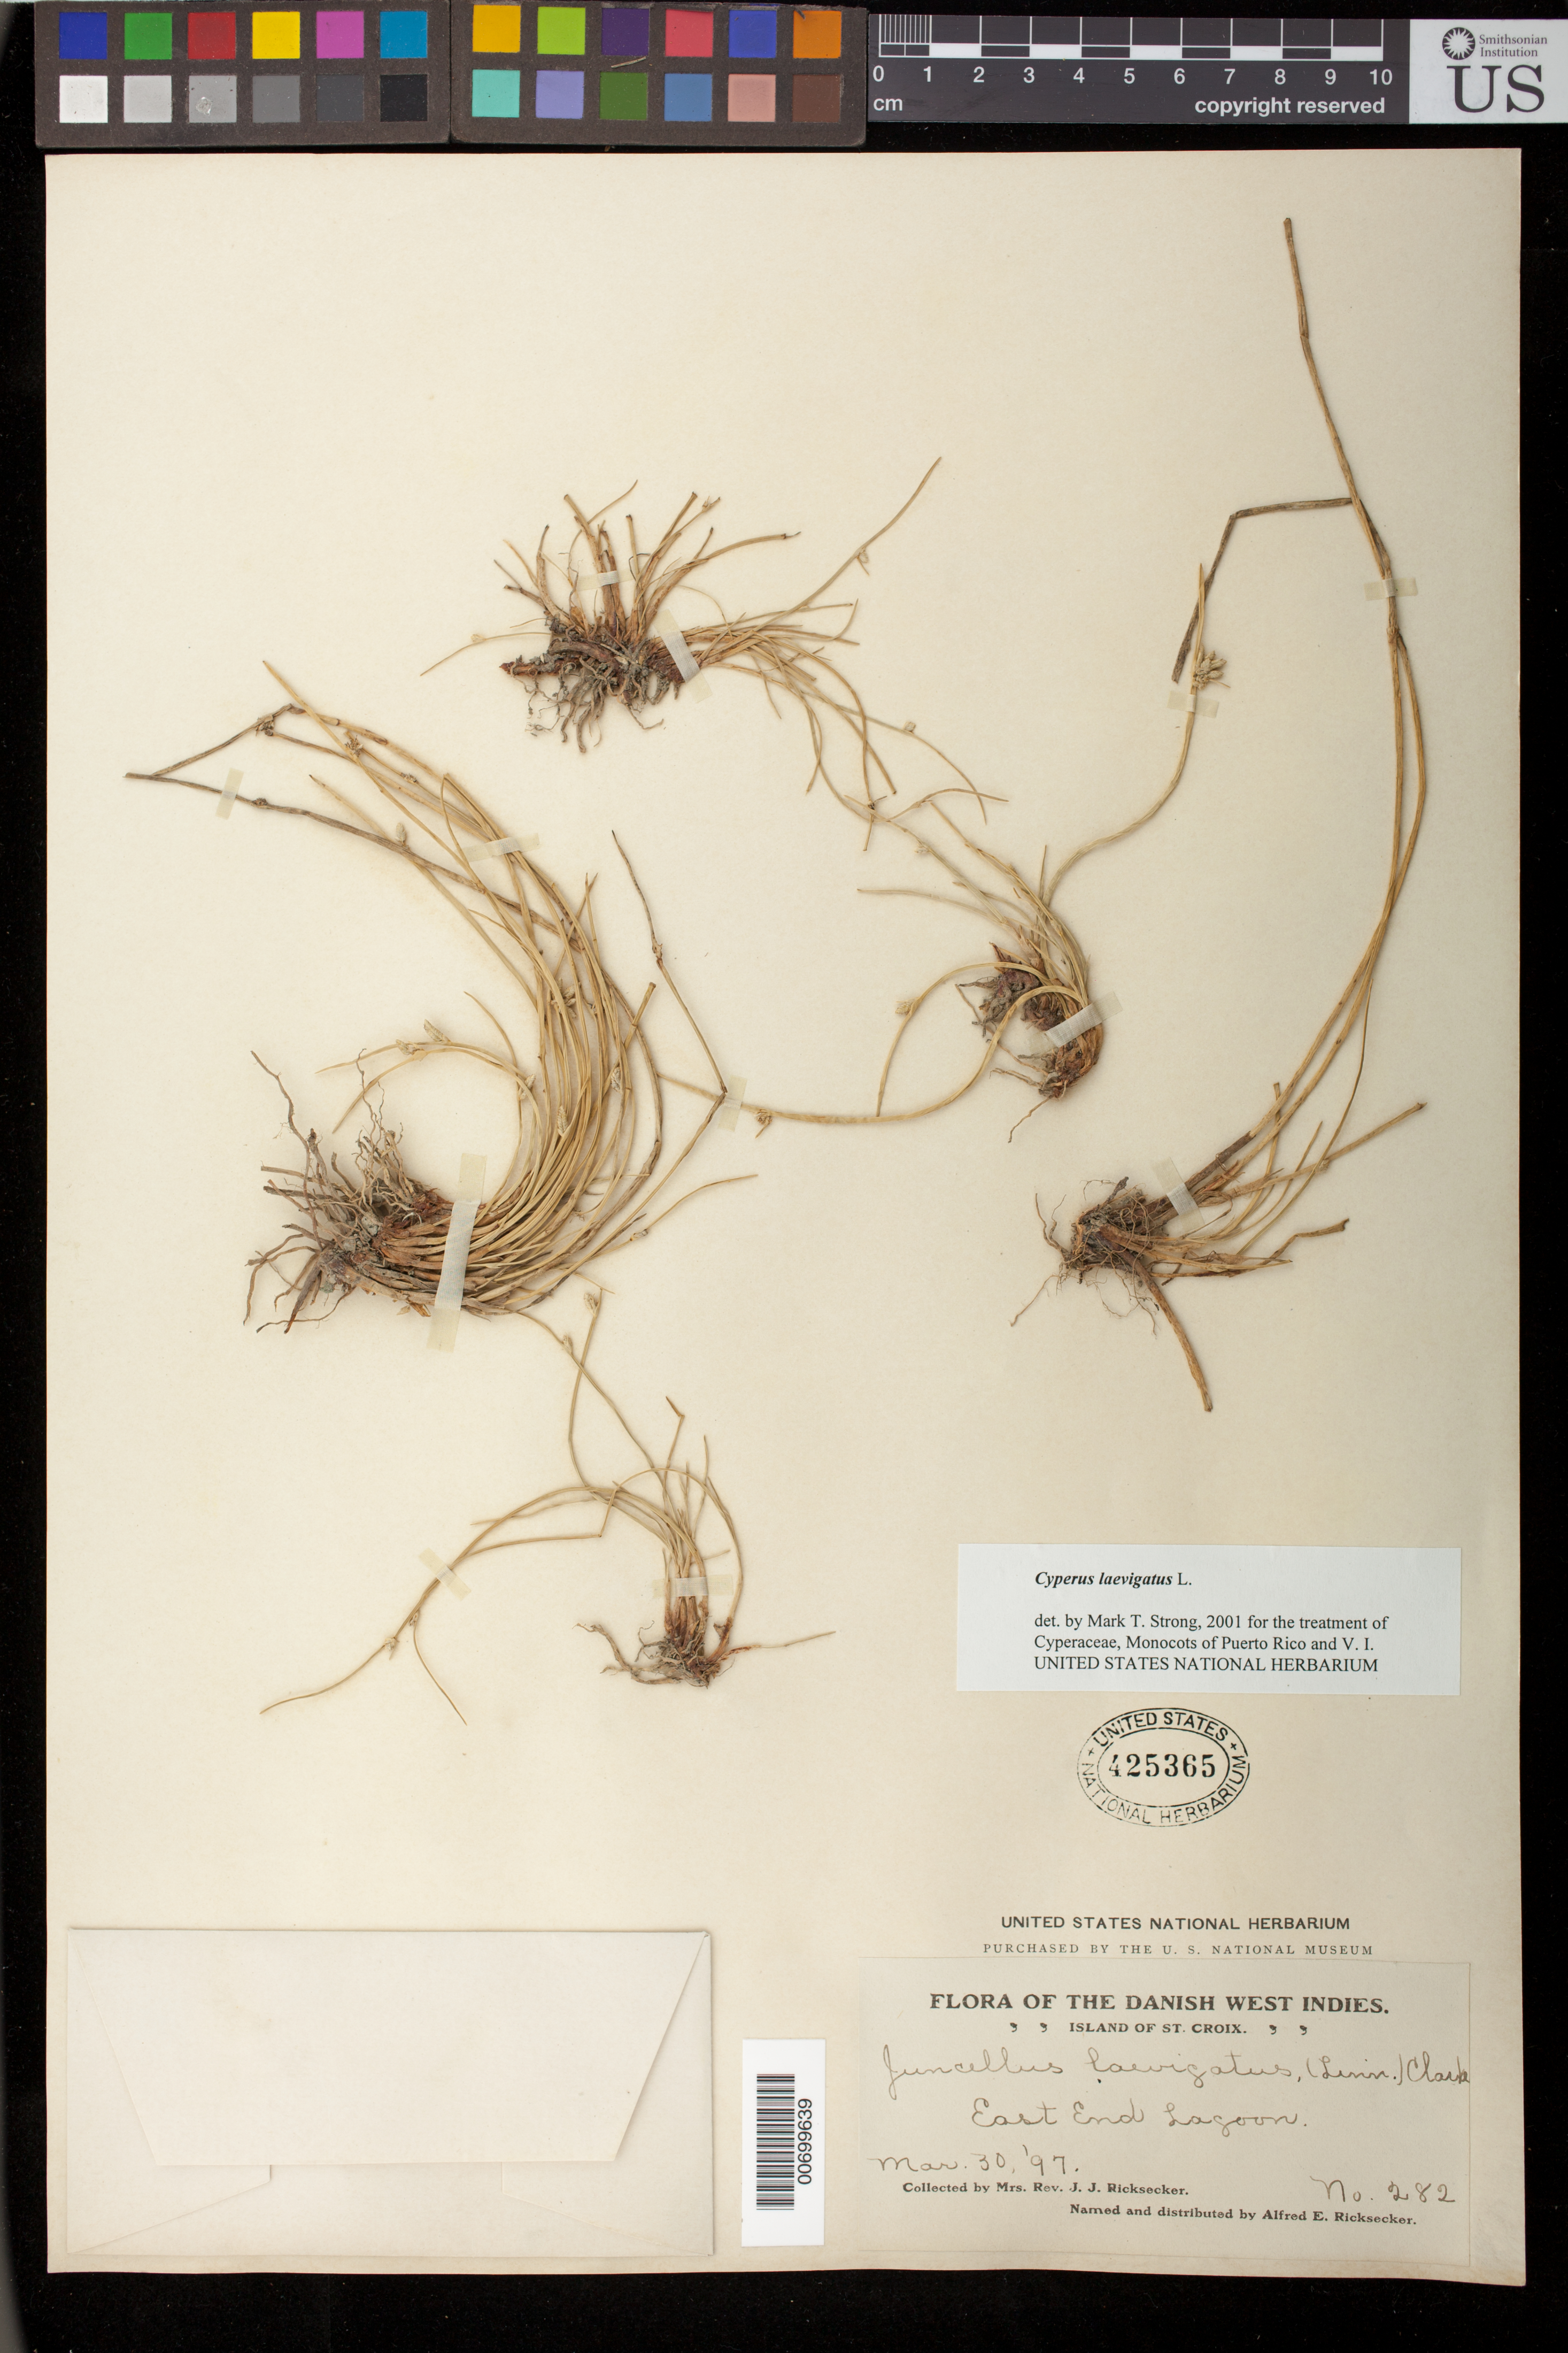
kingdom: Plantae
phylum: Tracheophyta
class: Liliopsida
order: Poales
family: Cyperaceae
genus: Cyperus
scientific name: Cyperus laevigatus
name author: L.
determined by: Strong, M. T., (US), Smithsonian Institution - National Museum of Natural History (UNITED STATES)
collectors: L. A. Ricksecker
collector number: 282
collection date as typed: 30 Mar 1897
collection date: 1897-03-30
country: U.S. Virgin Islands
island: St. Croix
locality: Island of St. Croix, East End Lagoon.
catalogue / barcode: US 425365